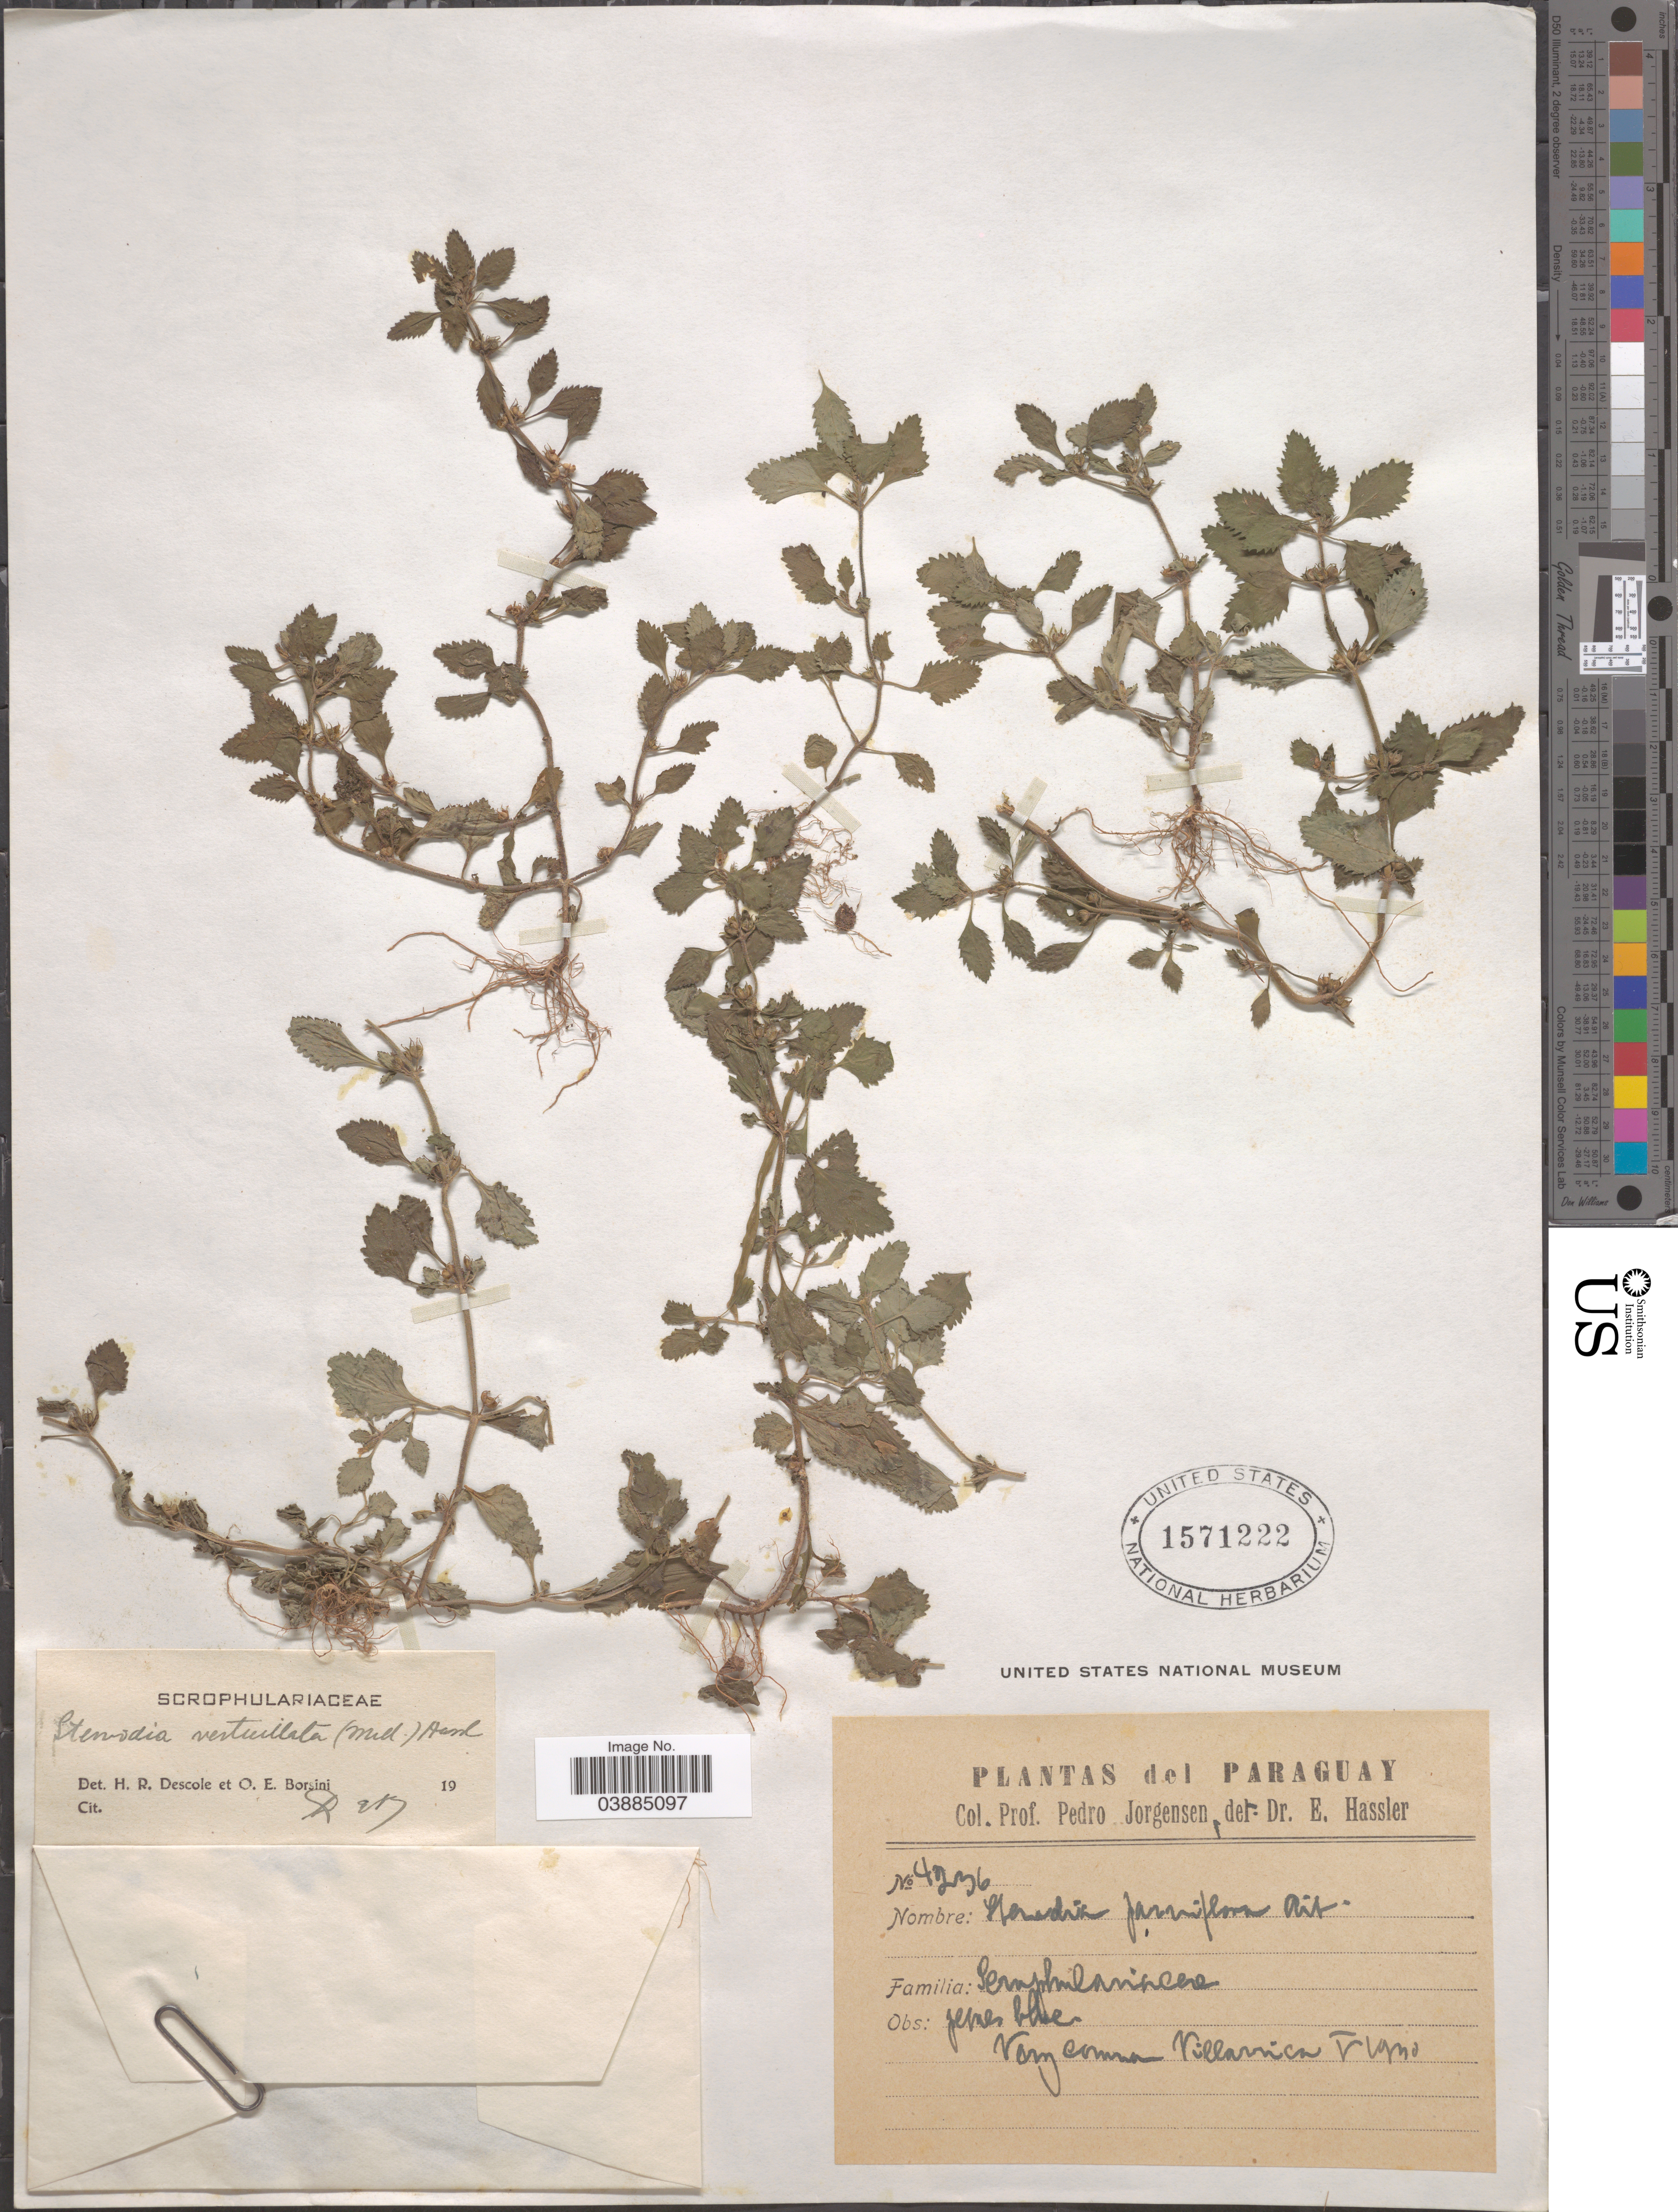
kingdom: Plantae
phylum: Tracheophyta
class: Magnoliopsida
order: Lamiales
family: Plantaginaceae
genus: Stemodia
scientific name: Stemodia verticillata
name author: (Mill.) Hassl.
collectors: P. Jörgensen & E. Hassler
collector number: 4236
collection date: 1930-05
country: Paraguay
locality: Villarrica.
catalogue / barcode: US 1571222